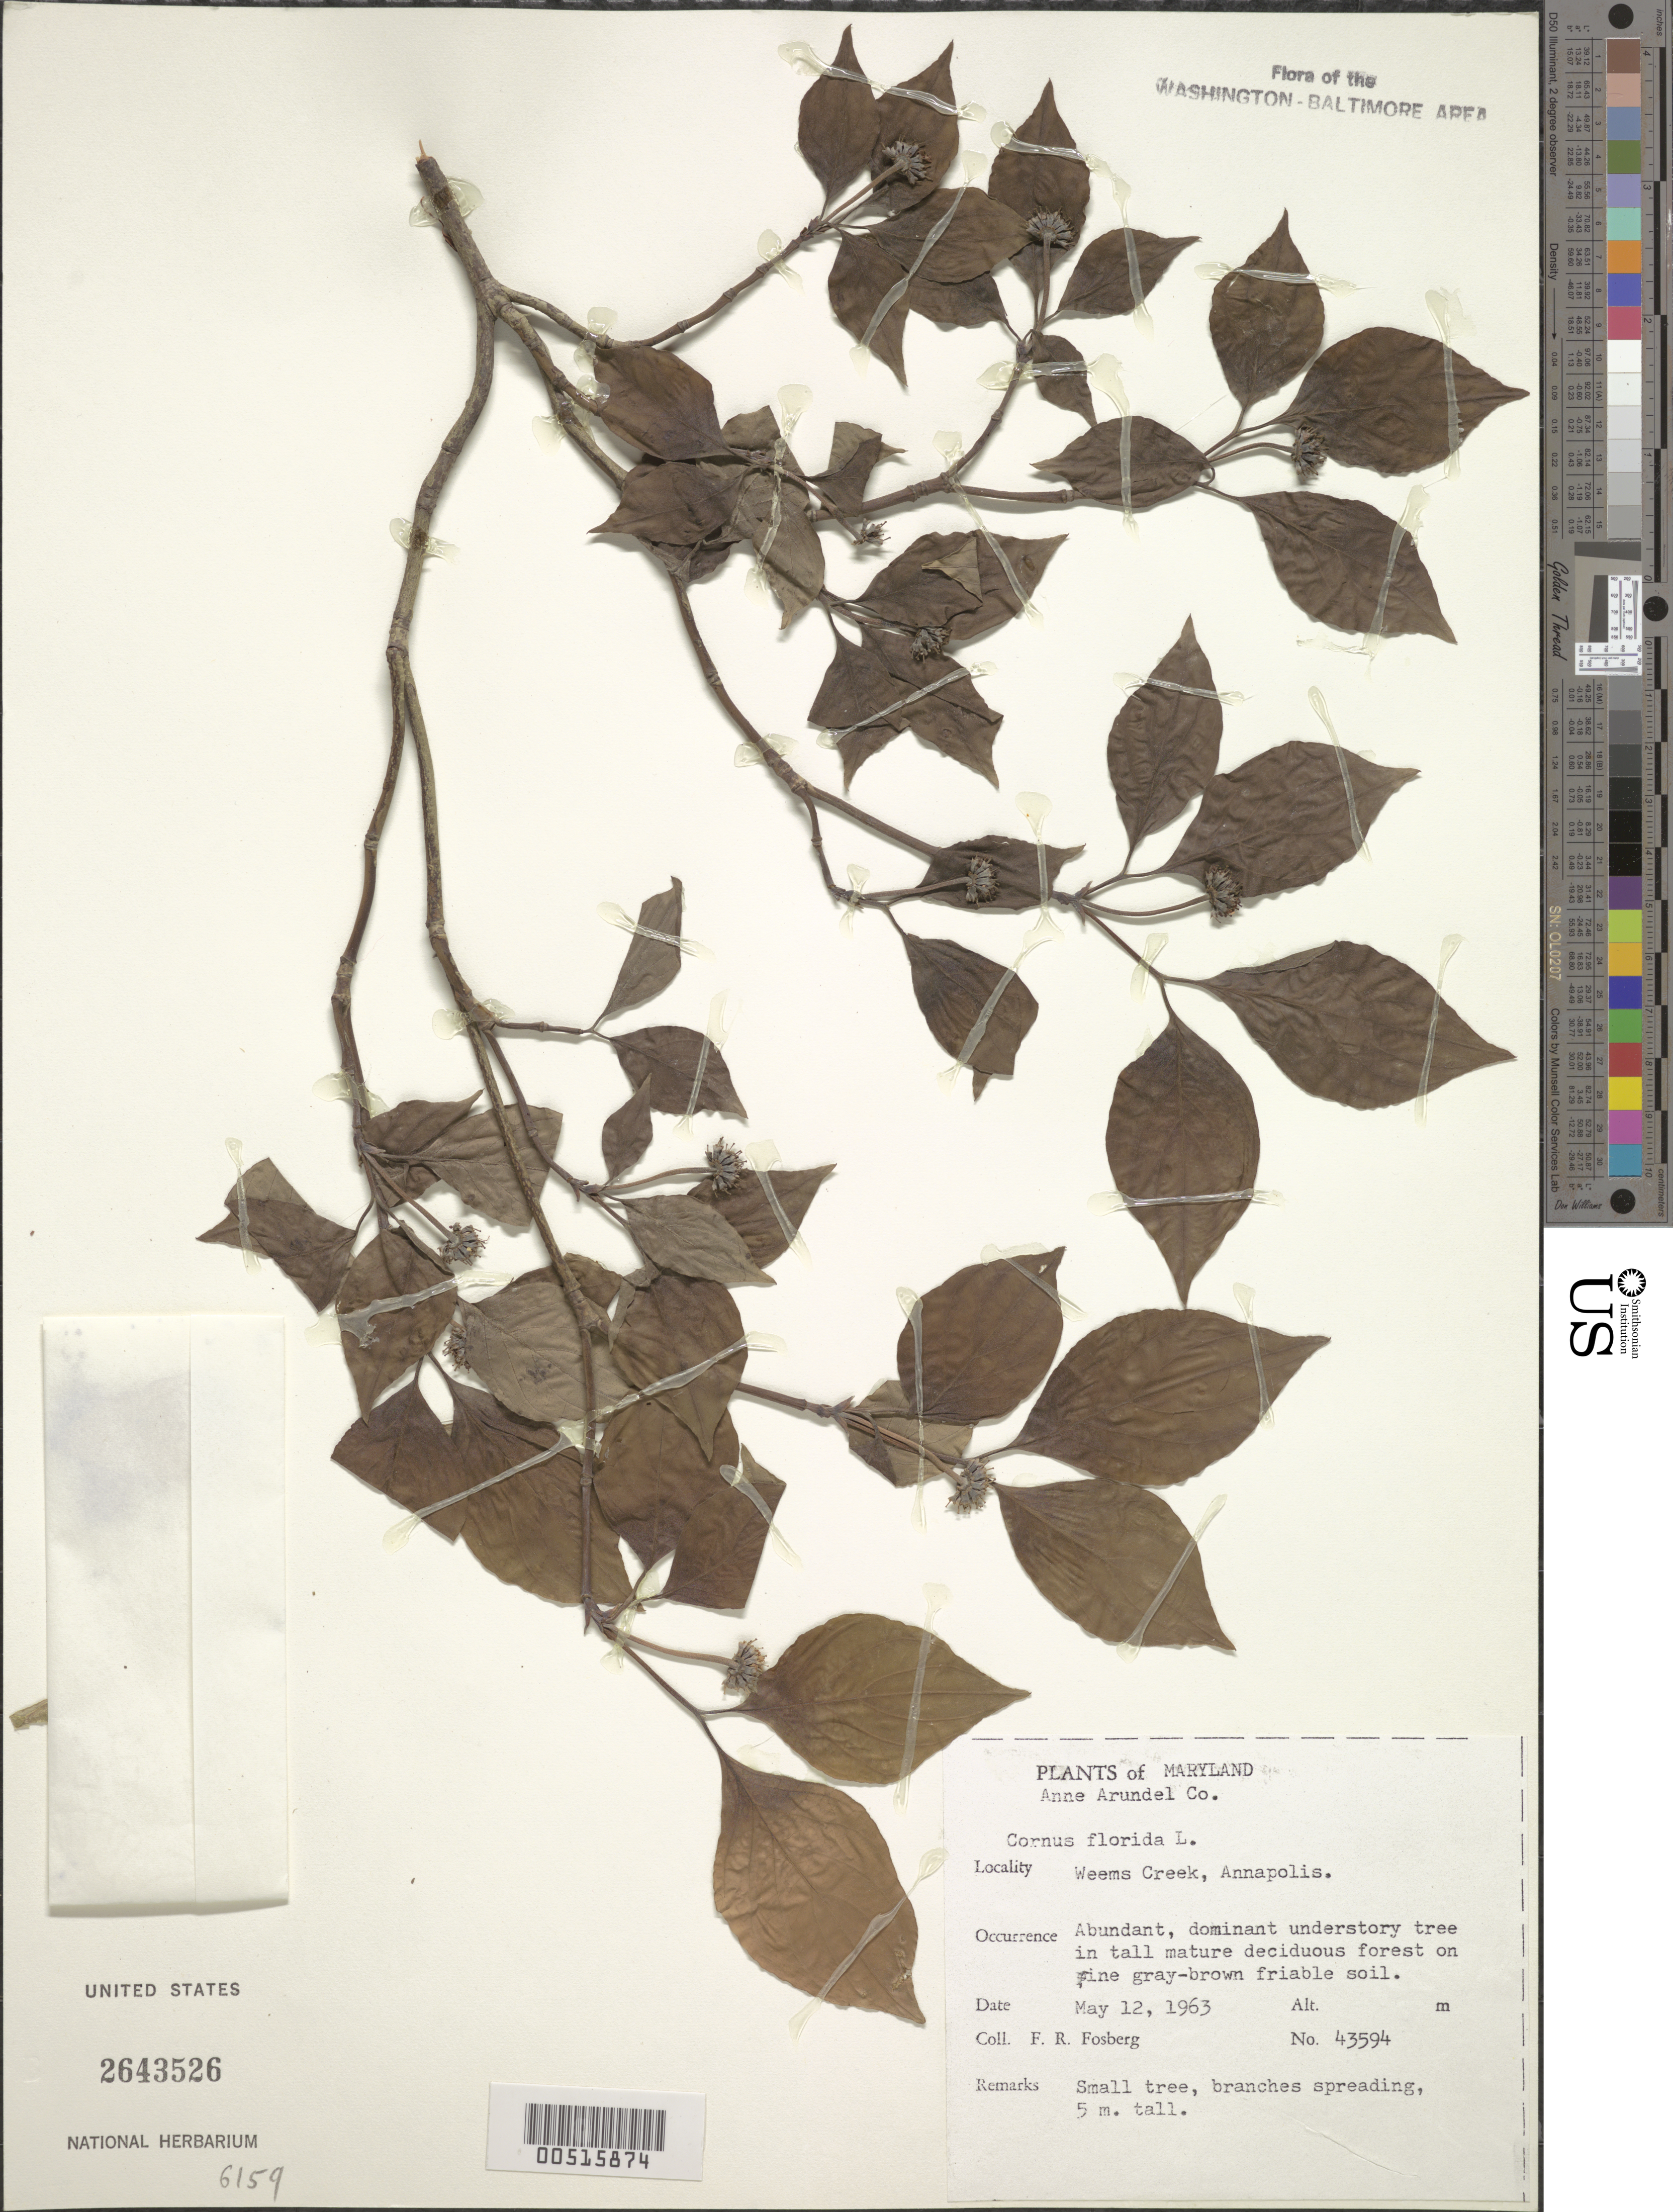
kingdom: Plantae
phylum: Tracheophyta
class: Magnoliopsida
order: Cornales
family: Cornaceae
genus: Cornus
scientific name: Cornus florida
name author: L.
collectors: F. R. Fosberg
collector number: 43594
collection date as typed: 12 May 1963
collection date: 1963-05-12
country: United States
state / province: Maryland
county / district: Anne Arundel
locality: Annapolis, Weems Creek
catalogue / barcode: US 2643526